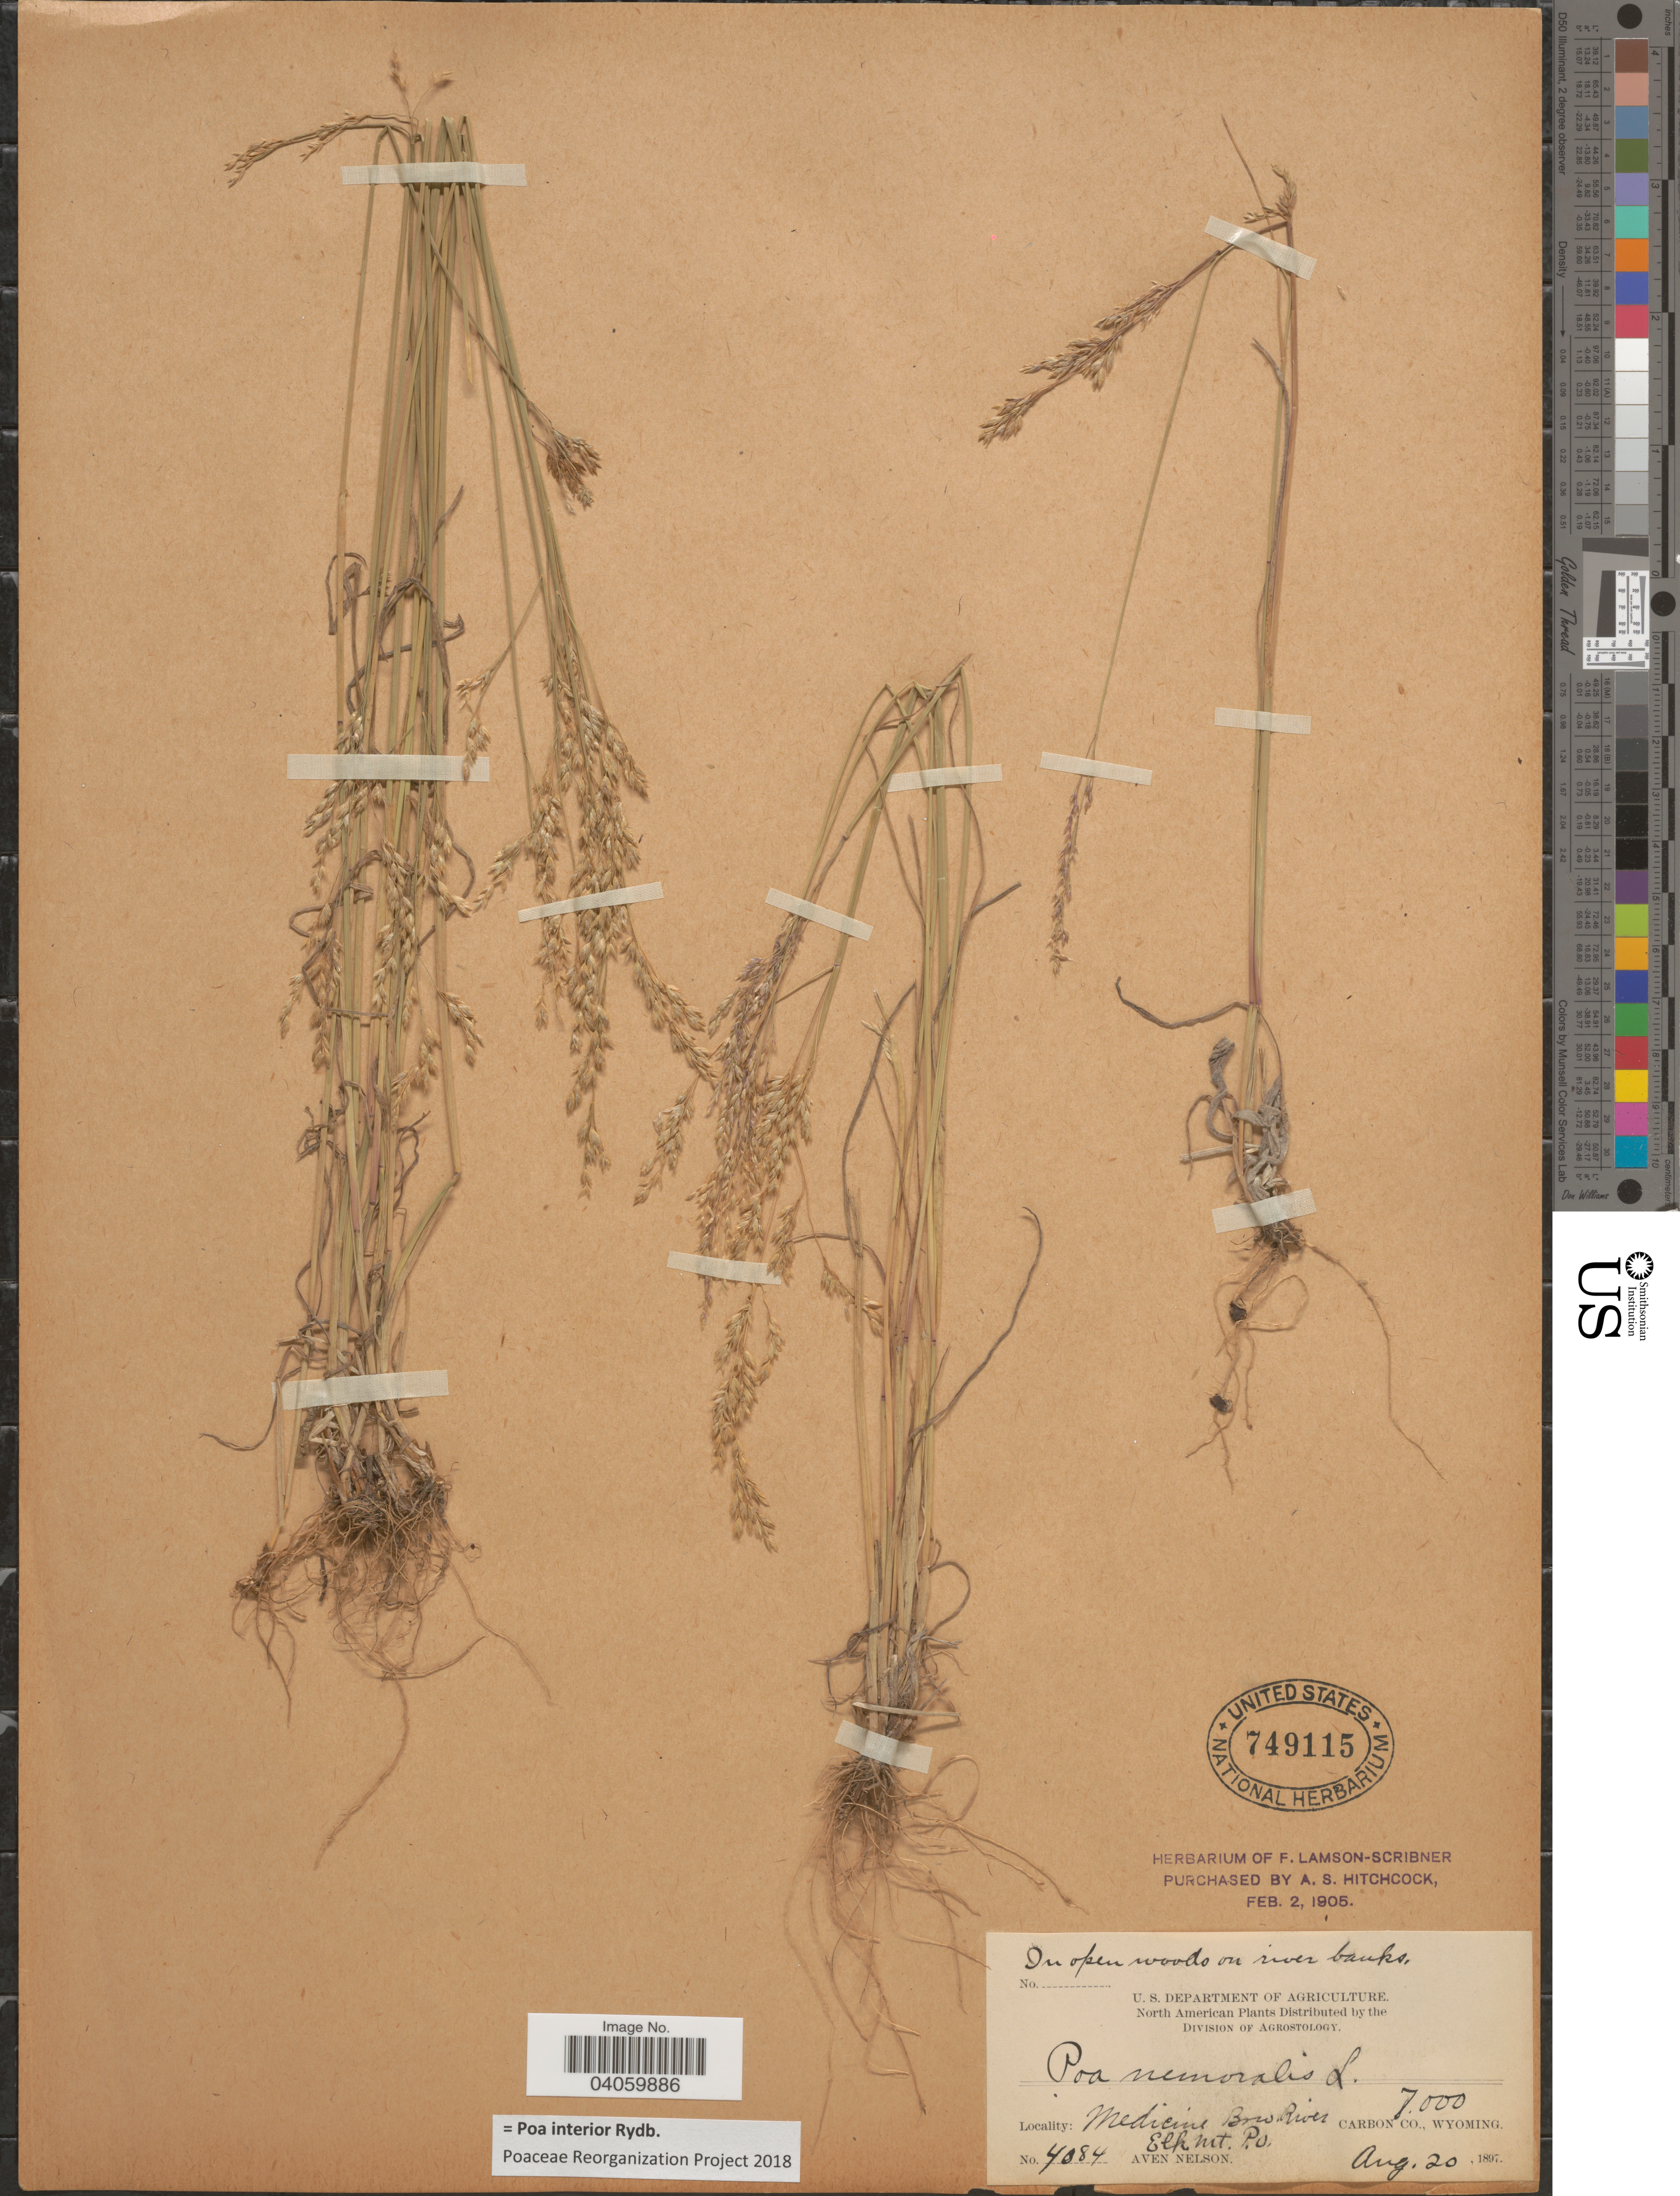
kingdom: Plantae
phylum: Tracheophyta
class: Liliopsida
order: Poales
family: Poaceae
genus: Poa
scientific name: Poa interior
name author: Rydb.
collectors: A. Nelson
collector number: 4084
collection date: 1897-08-20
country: United States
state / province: Wyoming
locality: Medicine Bow River. Elk Mt. P.O. Carbon Co.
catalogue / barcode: US 749115